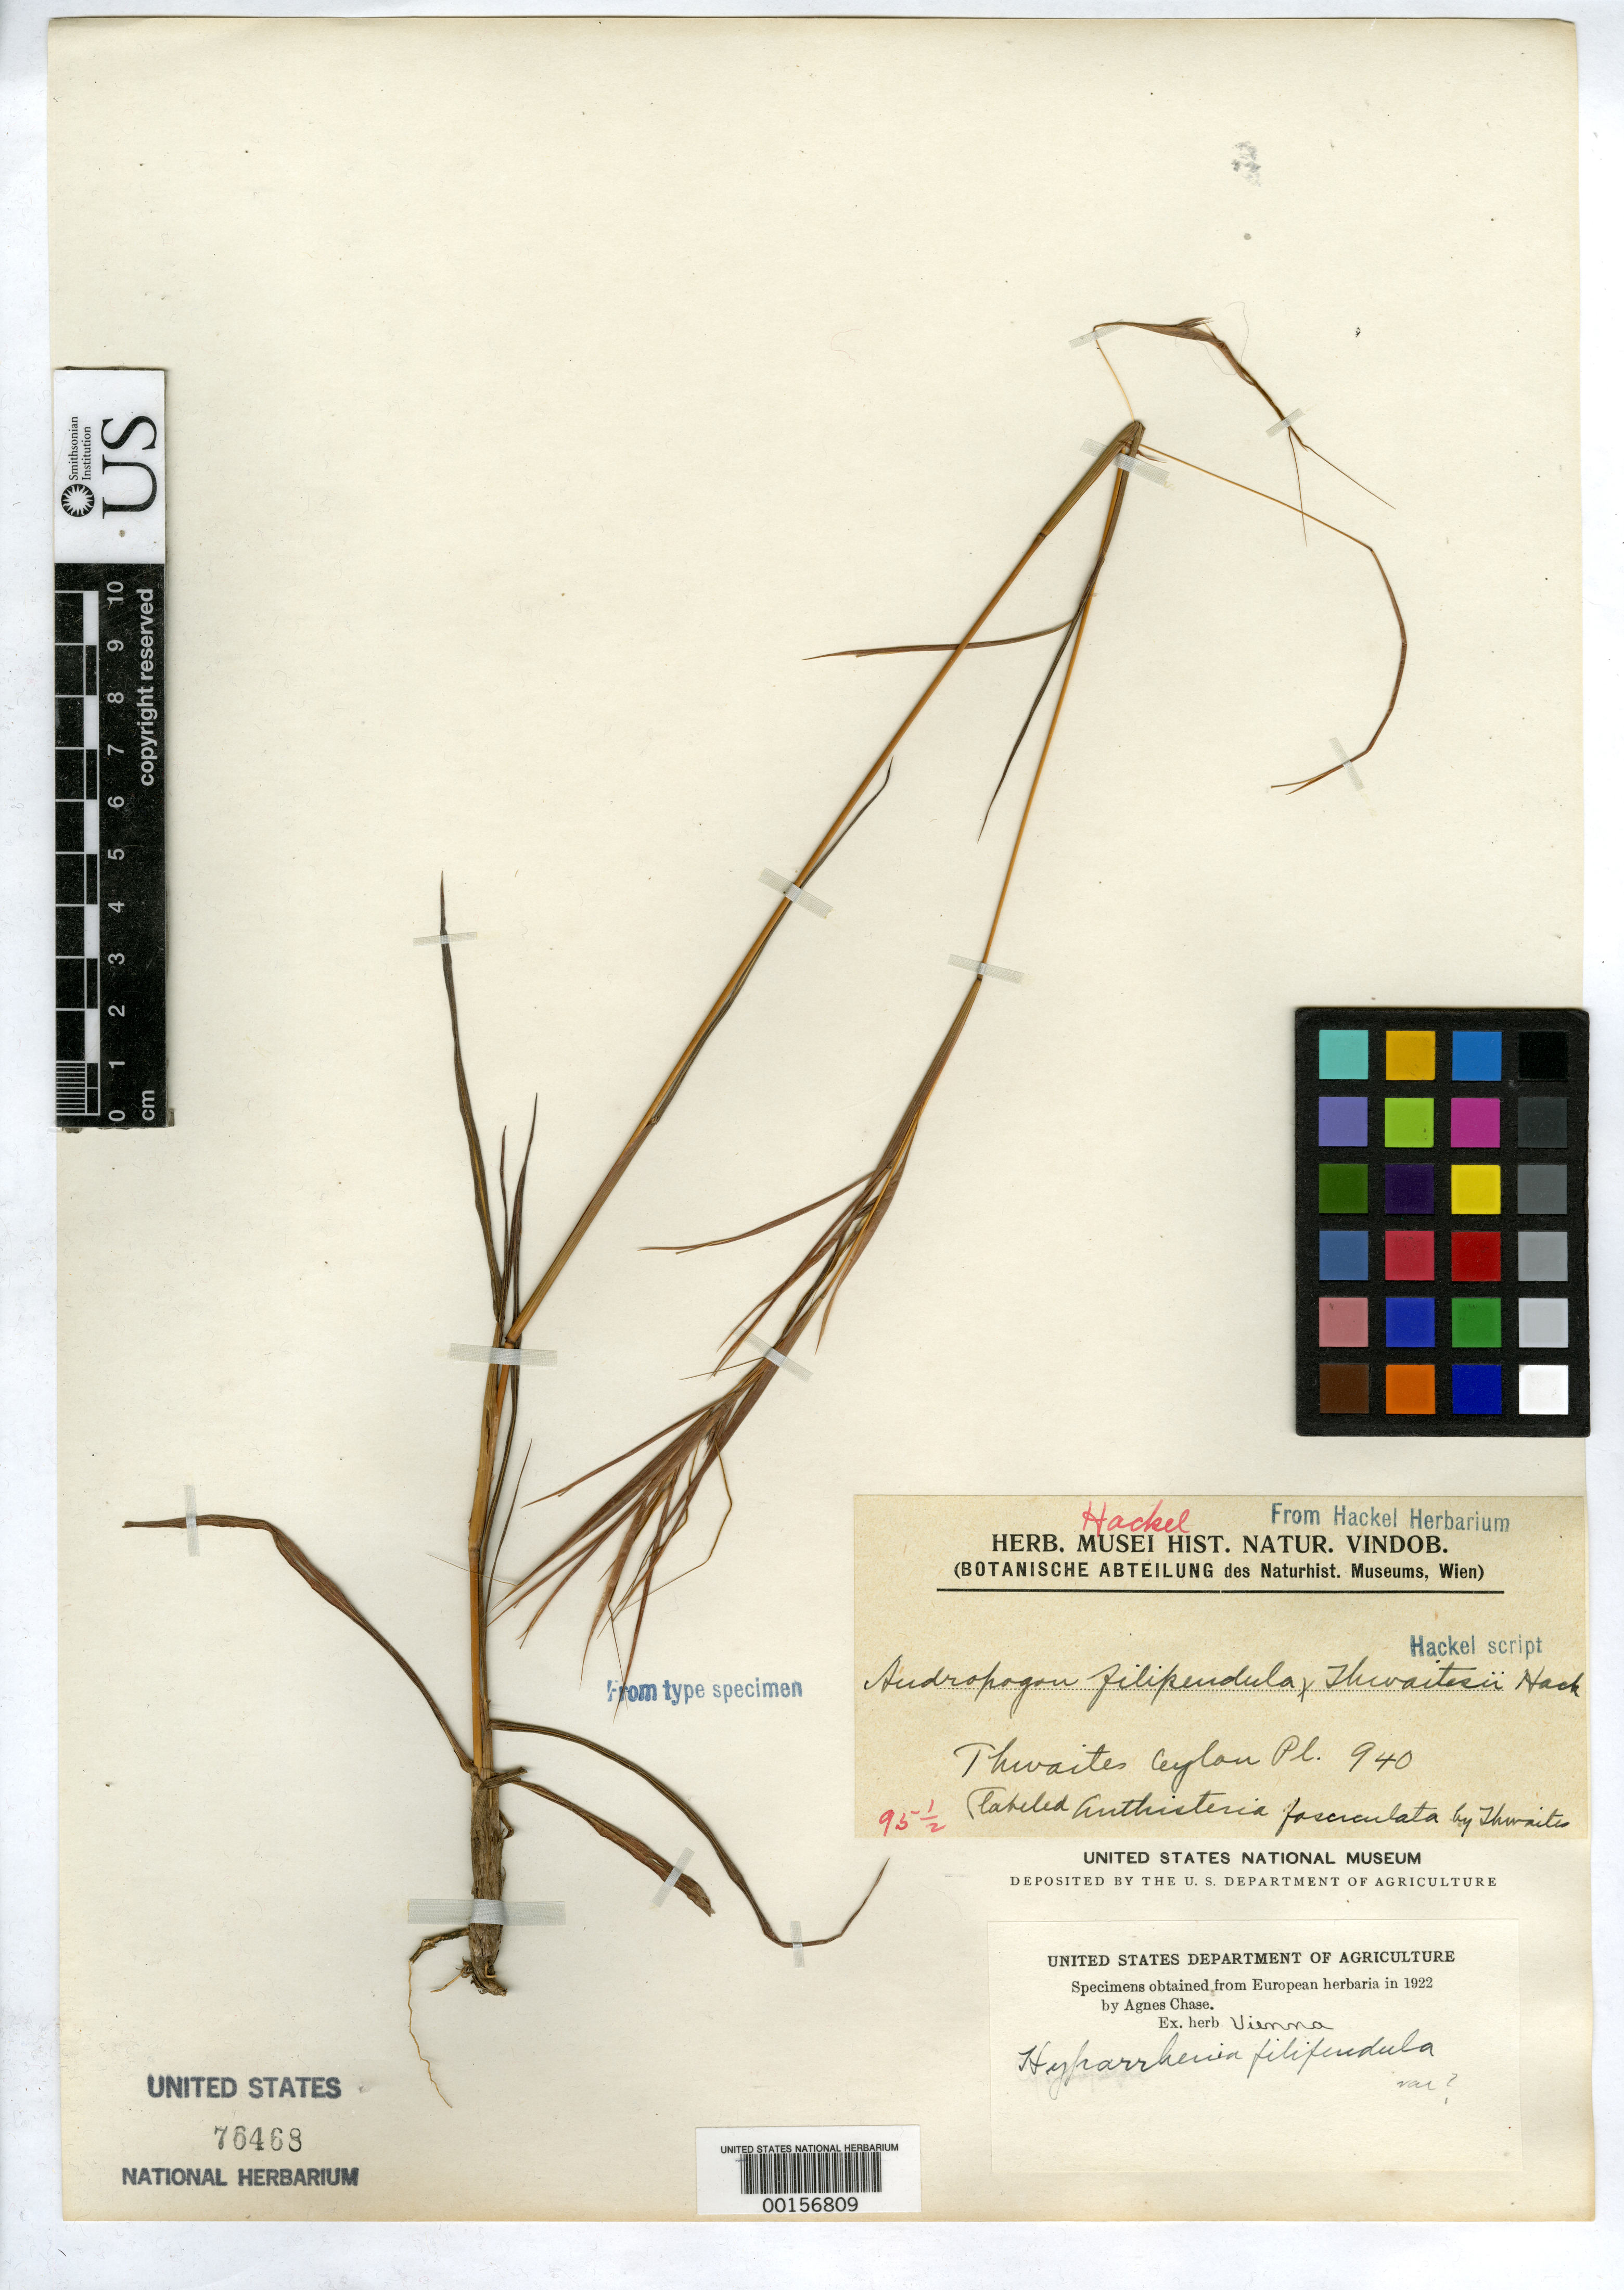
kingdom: Plantae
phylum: Tracheophyta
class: Liliopsida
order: Poales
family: Poaceae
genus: Anthistiria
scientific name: Anthistiria fasciculata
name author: Thwaites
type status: Type Fragment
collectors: G. H. K. Thwaites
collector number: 940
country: Sri Lanka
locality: "Ceylon"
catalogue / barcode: US 76468